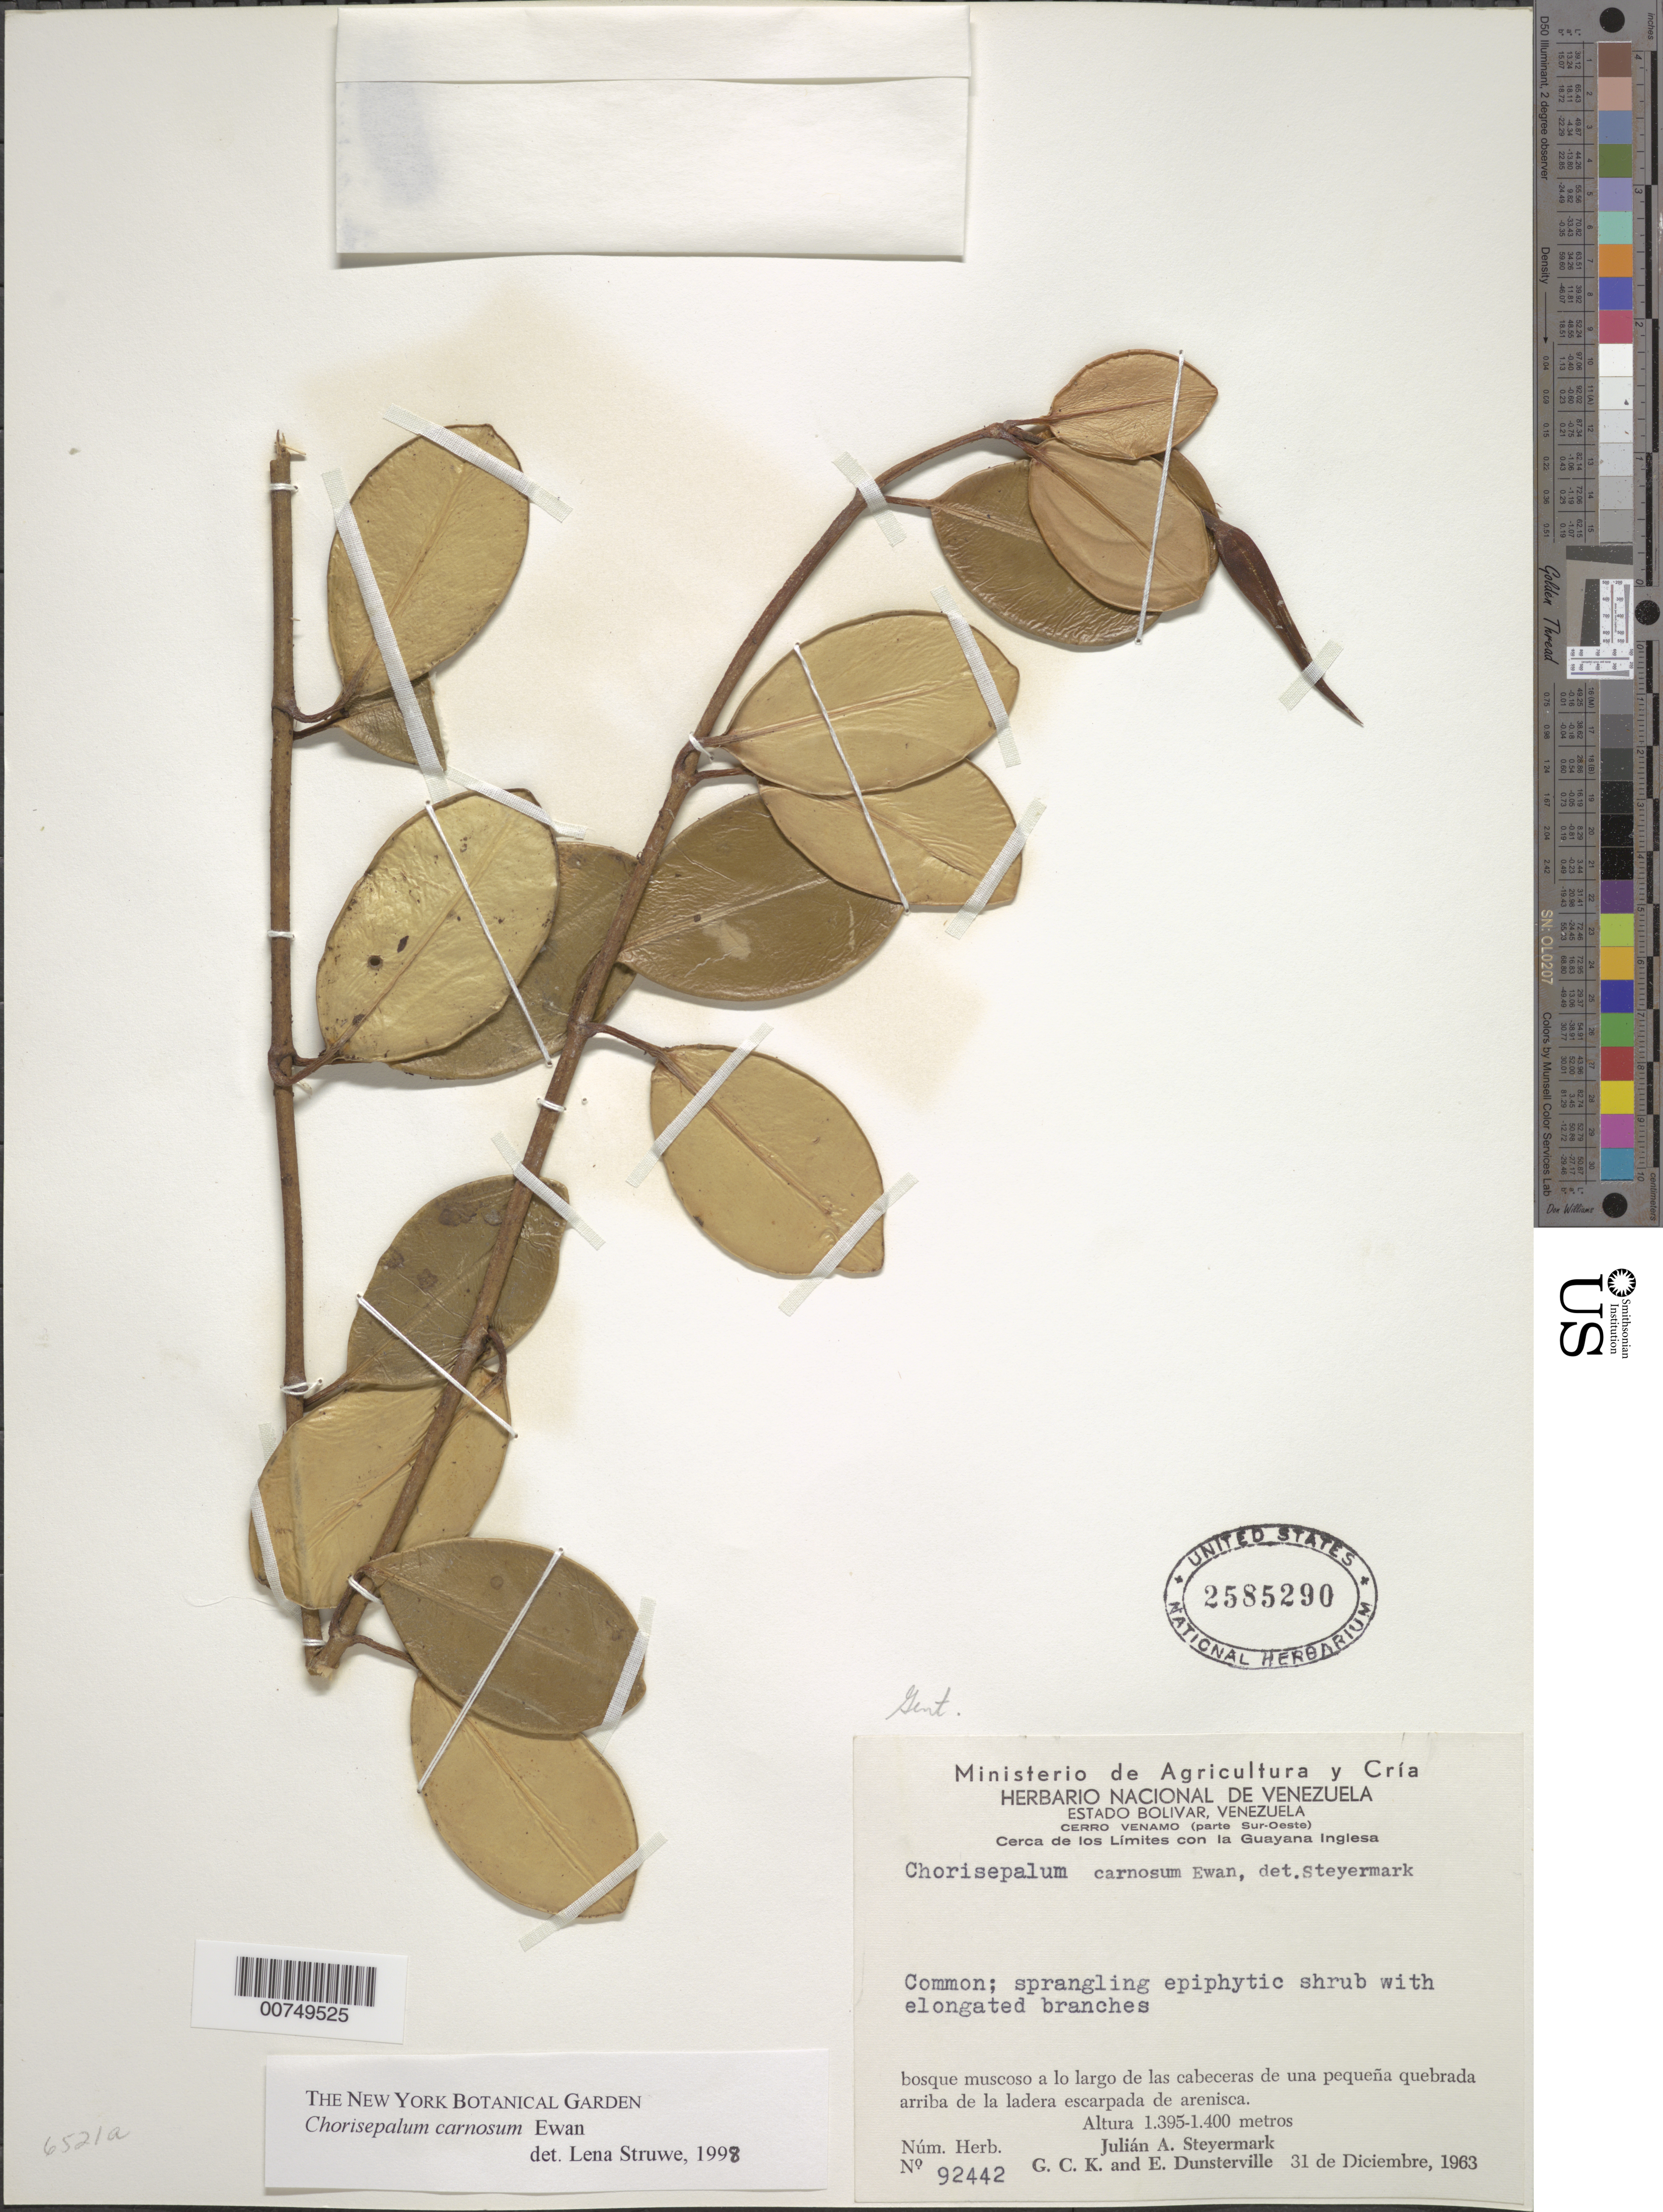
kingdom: Plantae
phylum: Tracheophyta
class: Magnoliopsida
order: Gentianales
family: Gentianaceae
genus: Chorisepalum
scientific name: Chorisepalum carnosum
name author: Ewan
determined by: Struwe, L.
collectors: J. Steyermark, G. C. K. Dunsterville & E. Dunsterville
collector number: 92442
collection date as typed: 31-Dec-63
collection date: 1963-12-31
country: Venezuela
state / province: Bolívar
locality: Cerro Venamo, Río Venamo, cerca de los limites con Guayana Inglesa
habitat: Bosque muscoso a lo largo de las cabercas de una pequena quebrada arriba de la ladera escarpada de arensica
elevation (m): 1395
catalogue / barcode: US 2585290